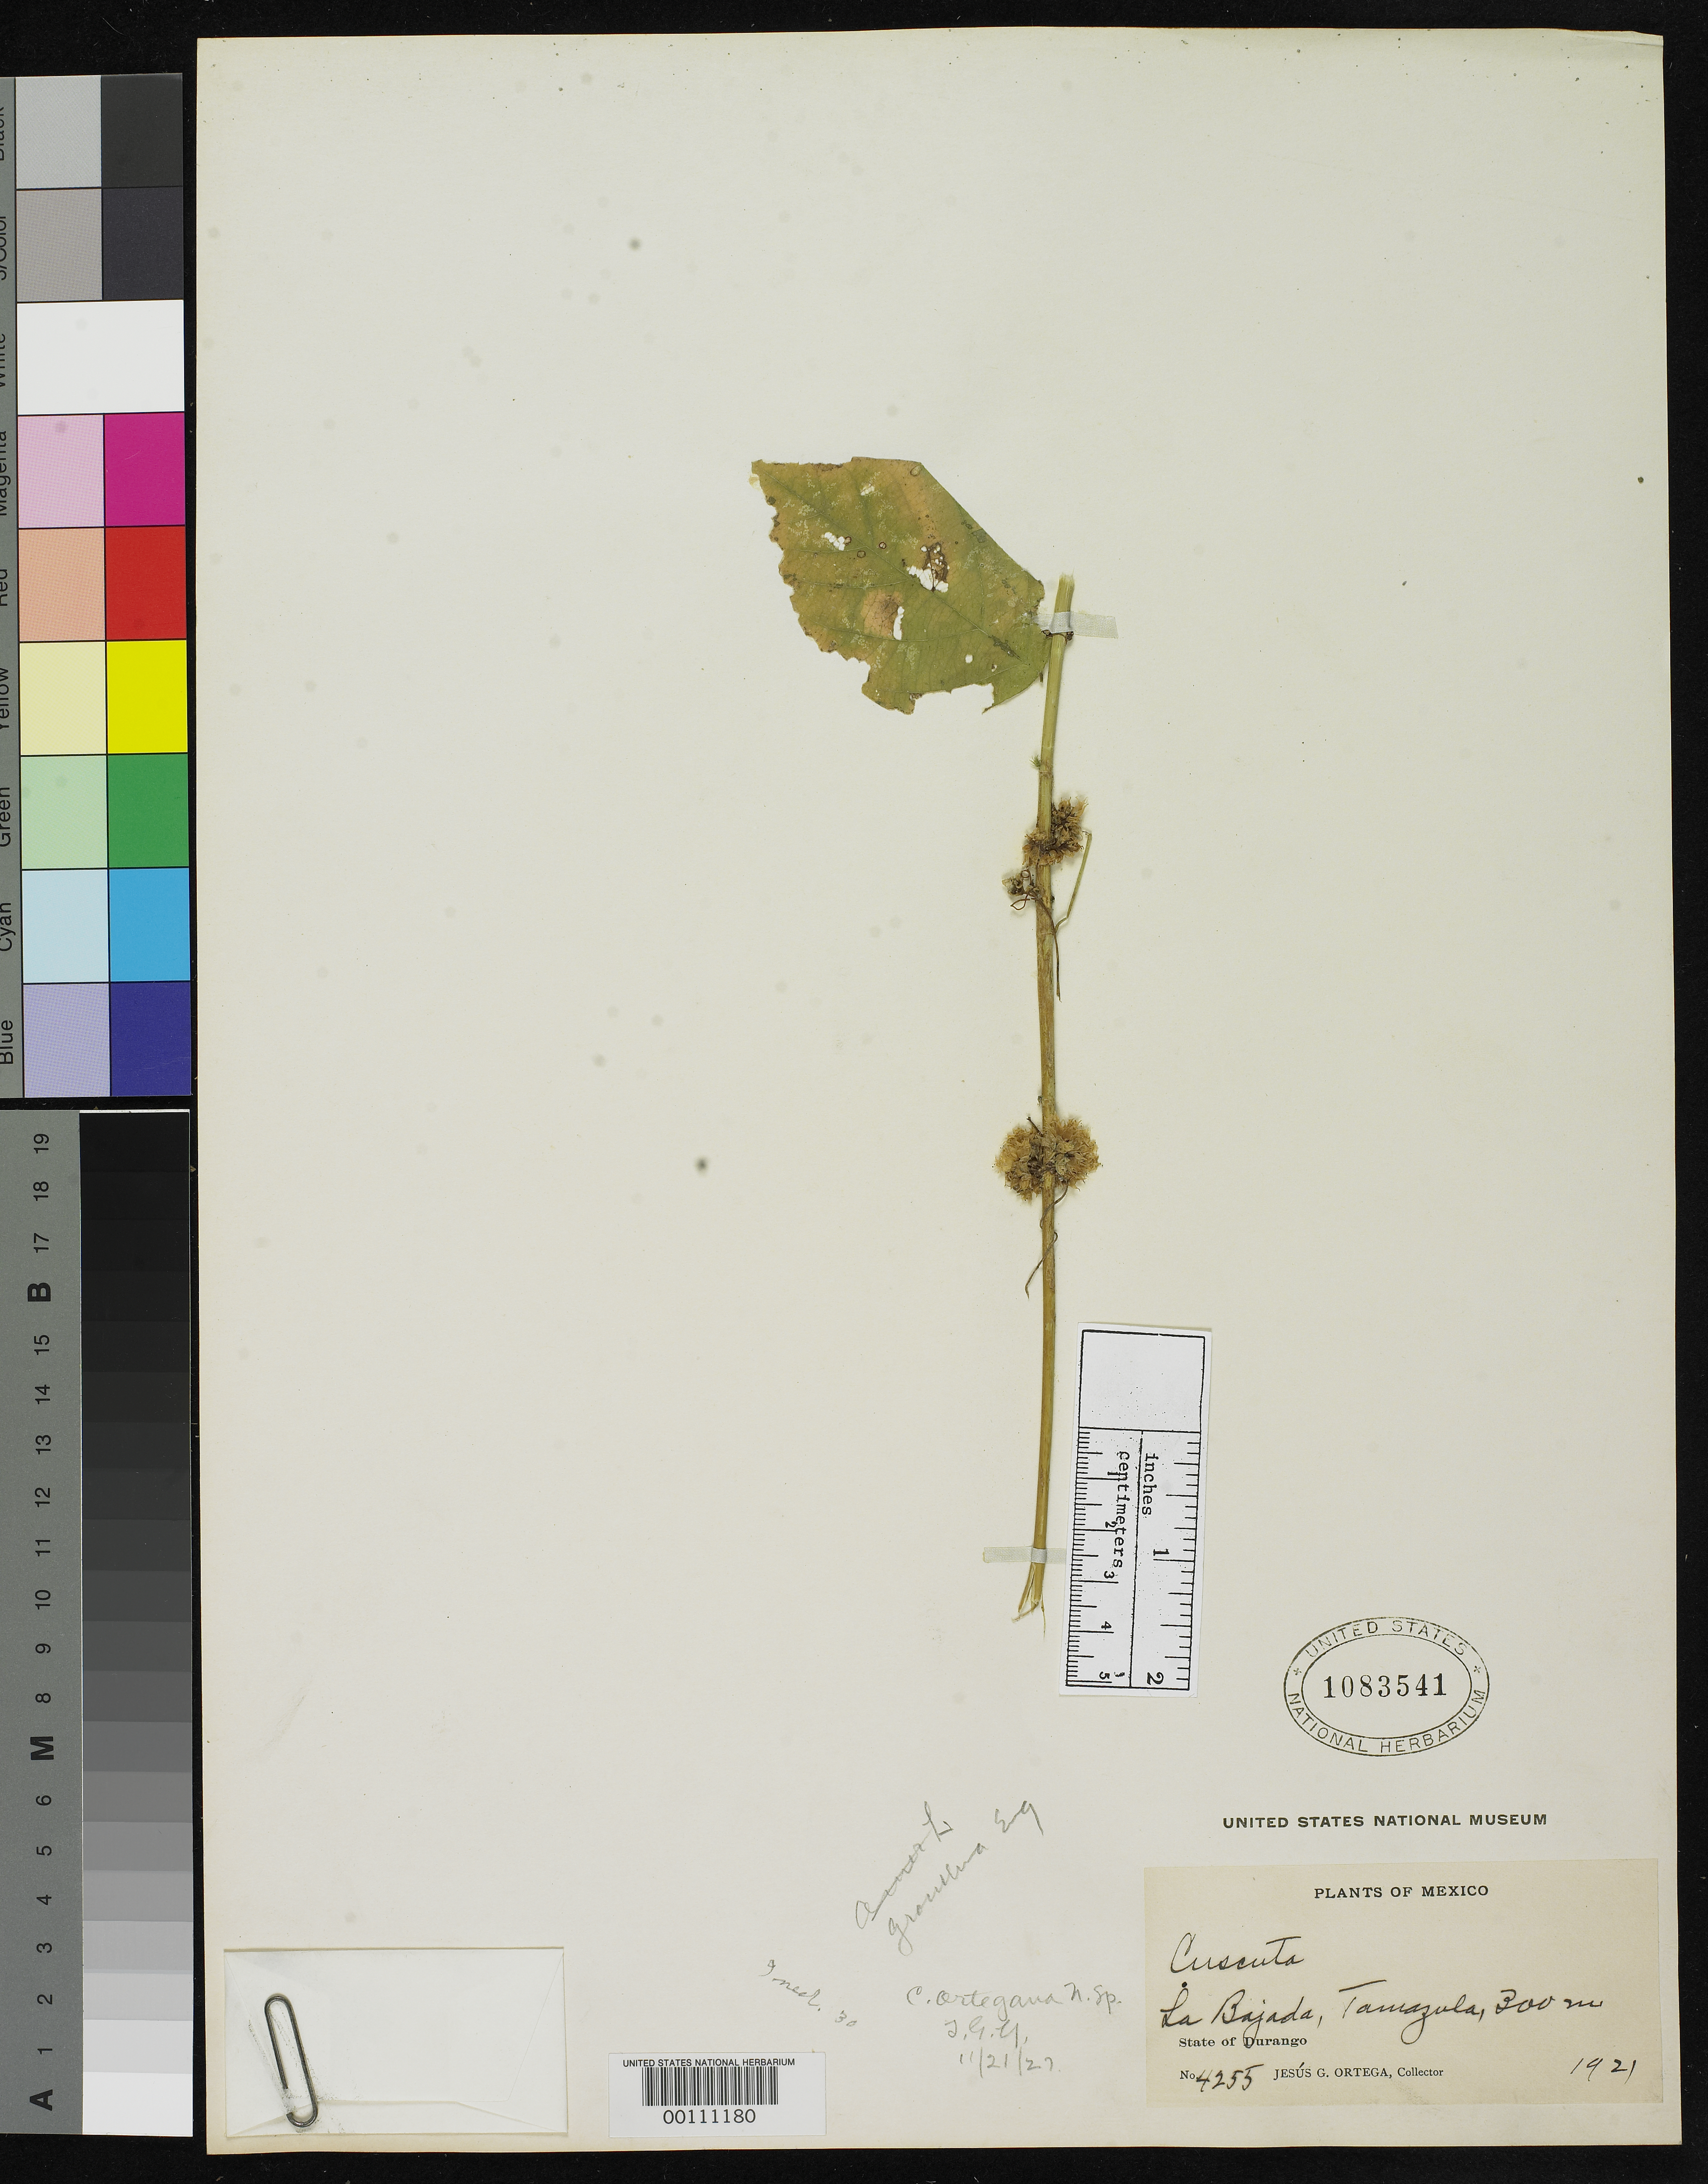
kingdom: Plantae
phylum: Tracheophyta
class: Magnoliopsida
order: Solanales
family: Convolvulaceae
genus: Cuscuta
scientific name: Cuscuta ortegana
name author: Yunck.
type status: Holotype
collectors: J. Ortega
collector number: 4255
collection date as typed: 1921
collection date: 1921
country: Mexico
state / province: Durango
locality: La Bajada, Tamazula.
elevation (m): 300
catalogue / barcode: US 1083541